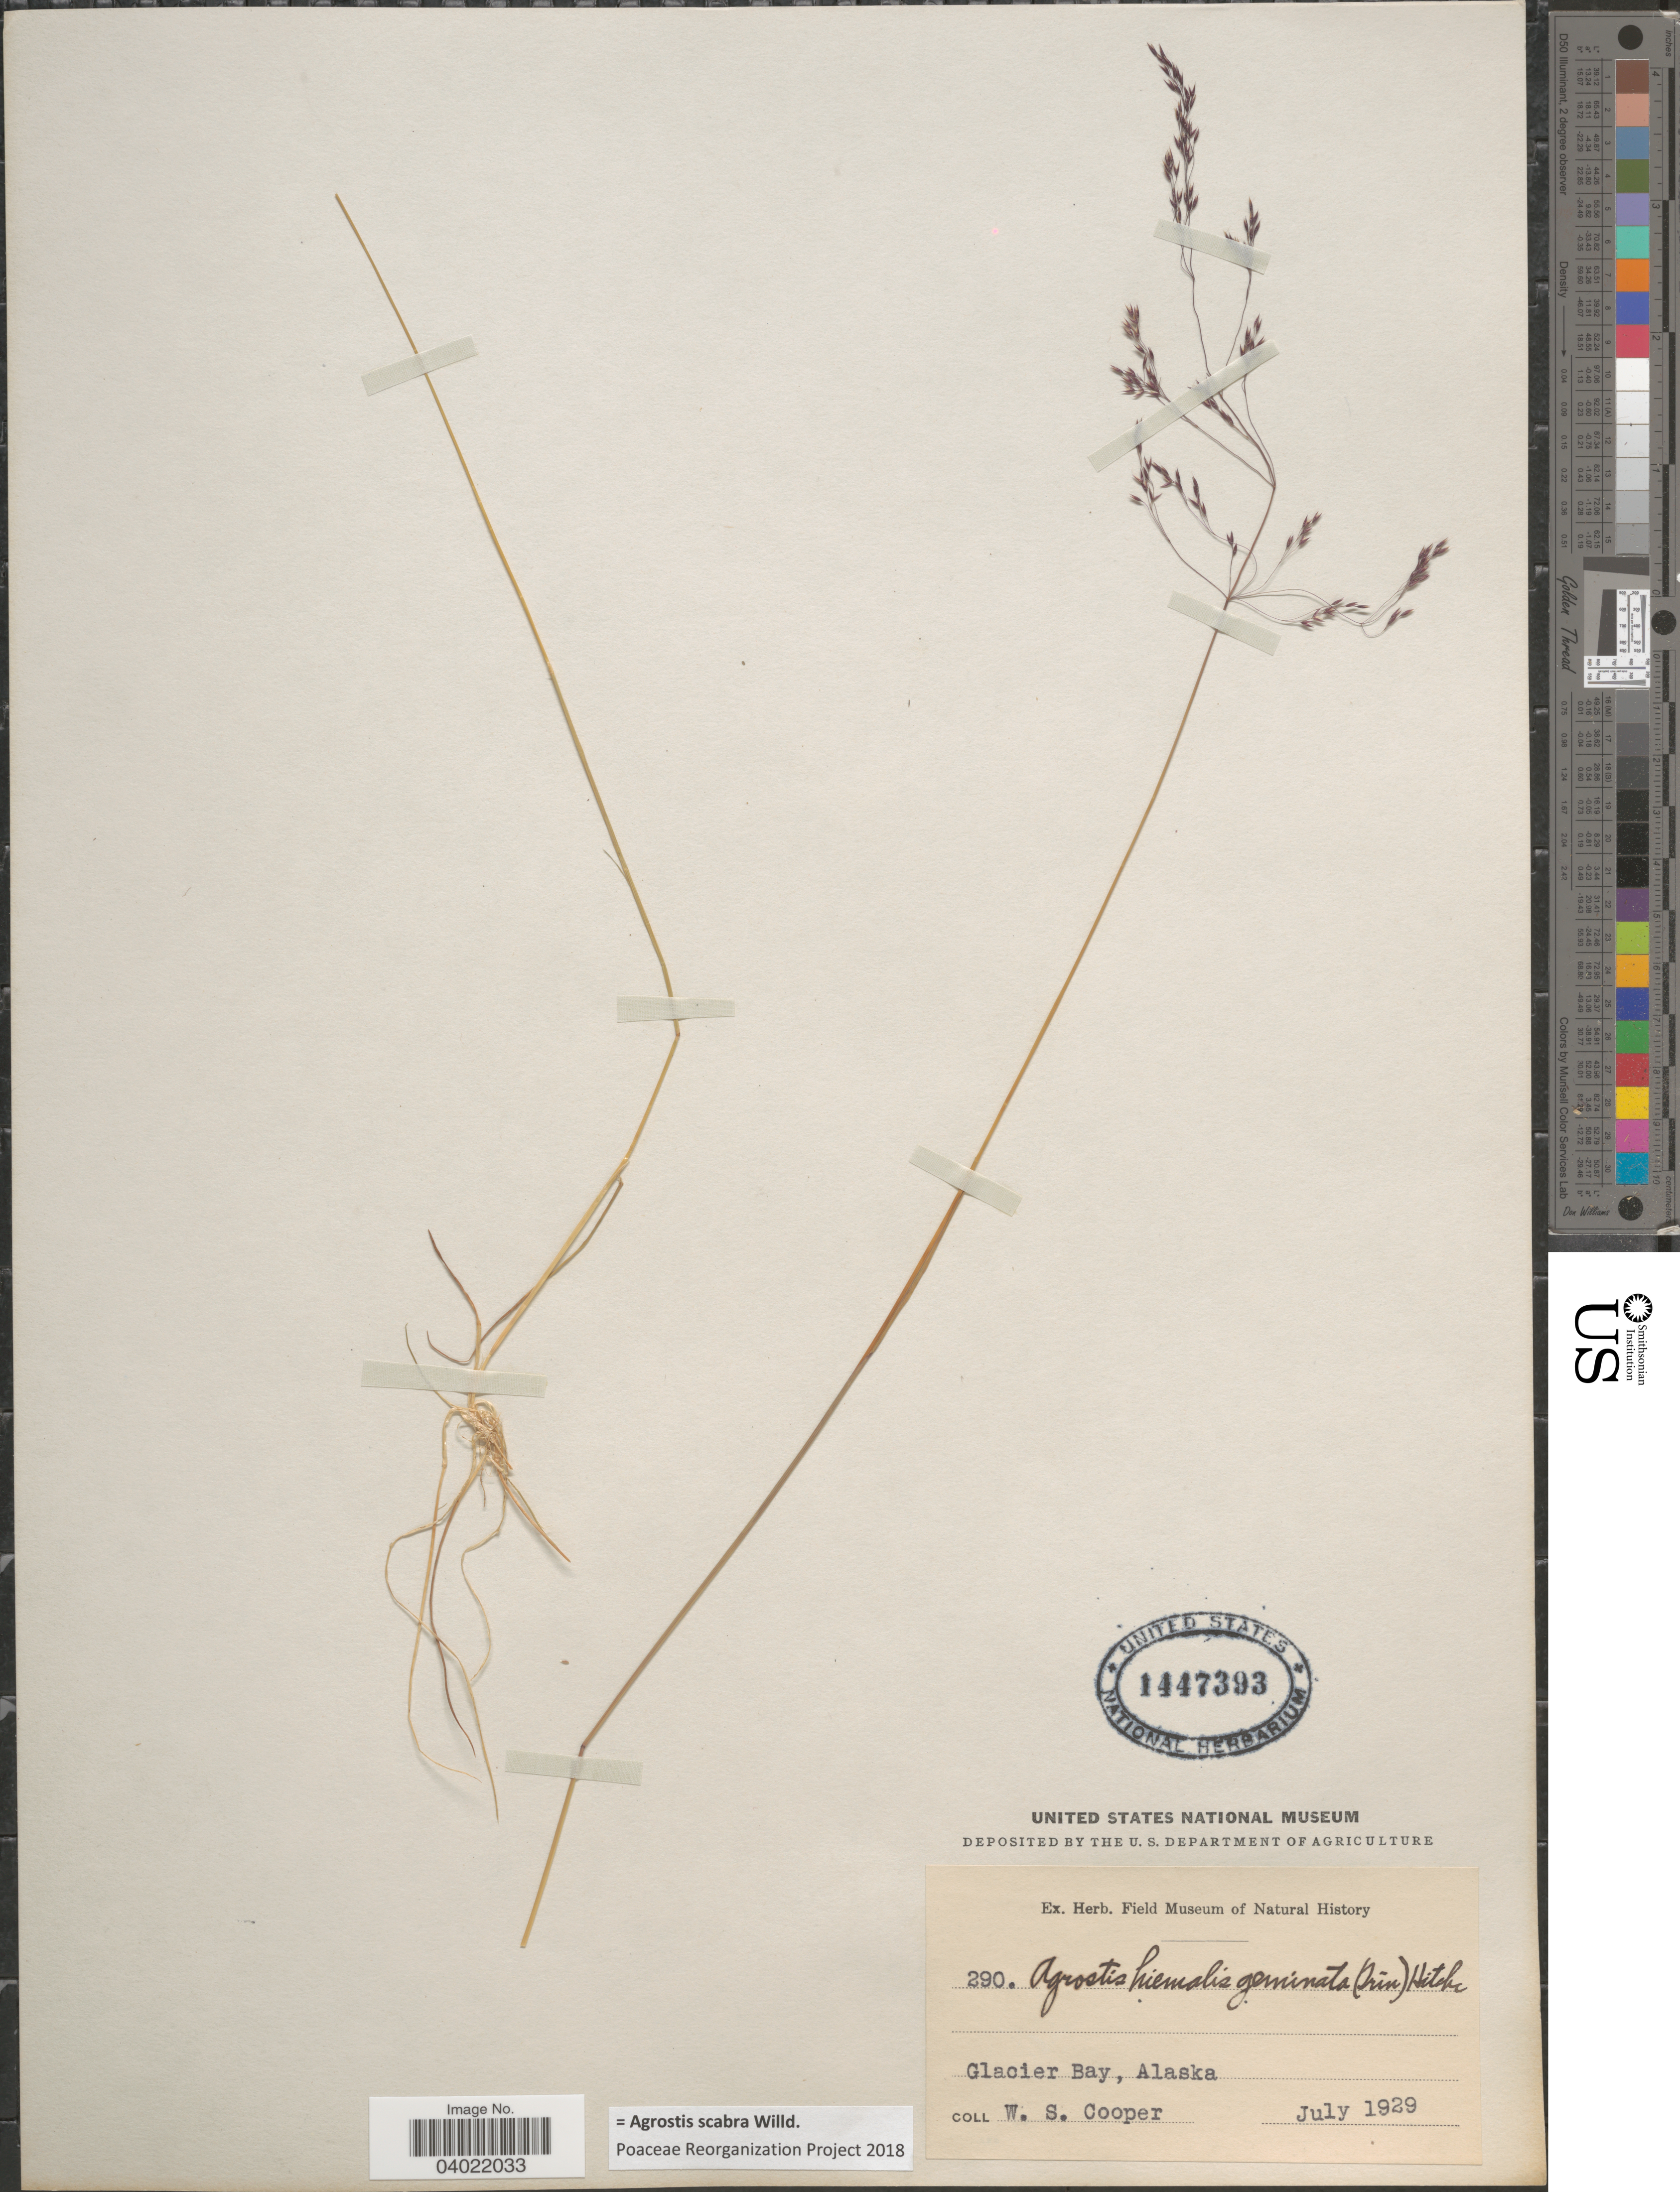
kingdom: Plantae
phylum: Tracheophyta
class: Liliopsida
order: Poales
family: Poaceae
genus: Agrostis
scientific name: Agrostis scabra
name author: Willd.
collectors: W. Cooper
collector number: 290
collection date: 1929-07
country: United States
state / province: Alaska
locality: Glacier Bay.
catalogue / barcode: US 1447393